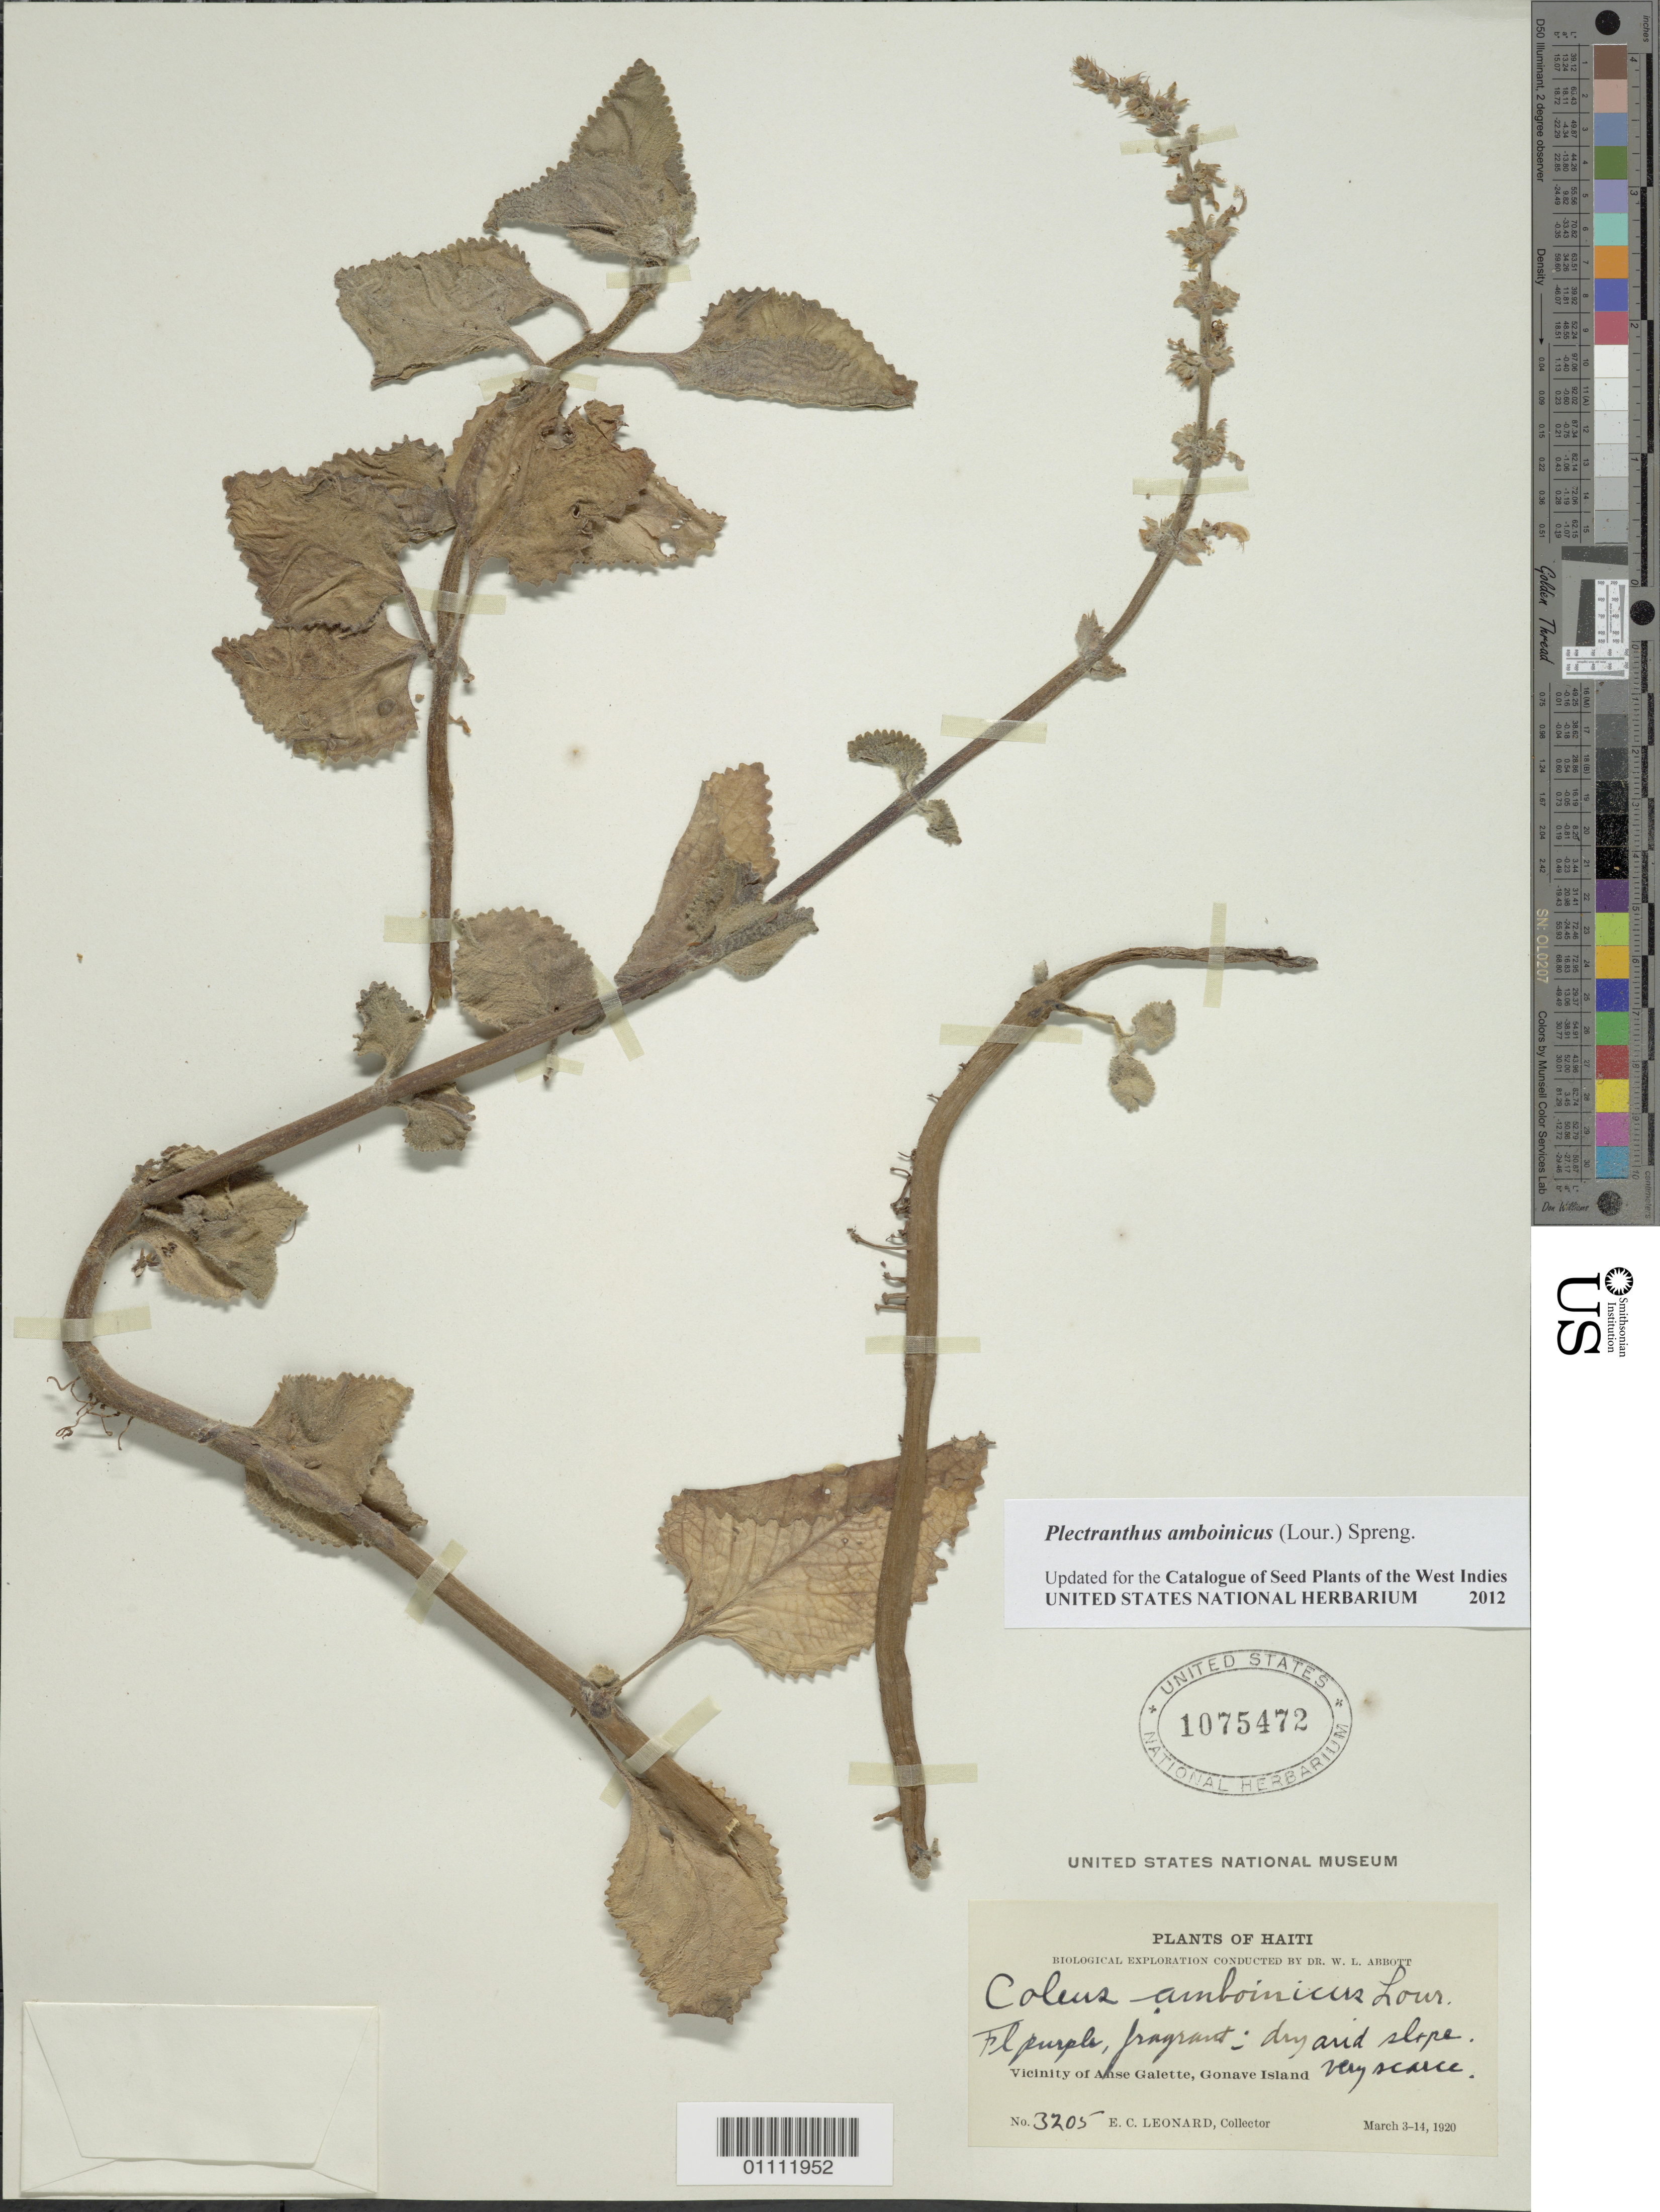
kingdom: Plantae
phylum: Tracheophyta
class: Magnoliopsida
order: Lamiales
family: Lamiaceae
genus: Plectranthus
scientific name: Plectranthus amboinicus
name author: (Lour.) Spreng.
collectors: E. C. Leonard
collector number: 3205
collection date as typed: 03 Mar 1920 to 14 Mar 1920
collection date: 1920-03-03/1920-03-14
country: Haiti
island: Hispaniola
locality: Anse Galette, Gonave Island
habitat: Dry arid slope; very scarce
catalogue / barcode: US 1075472